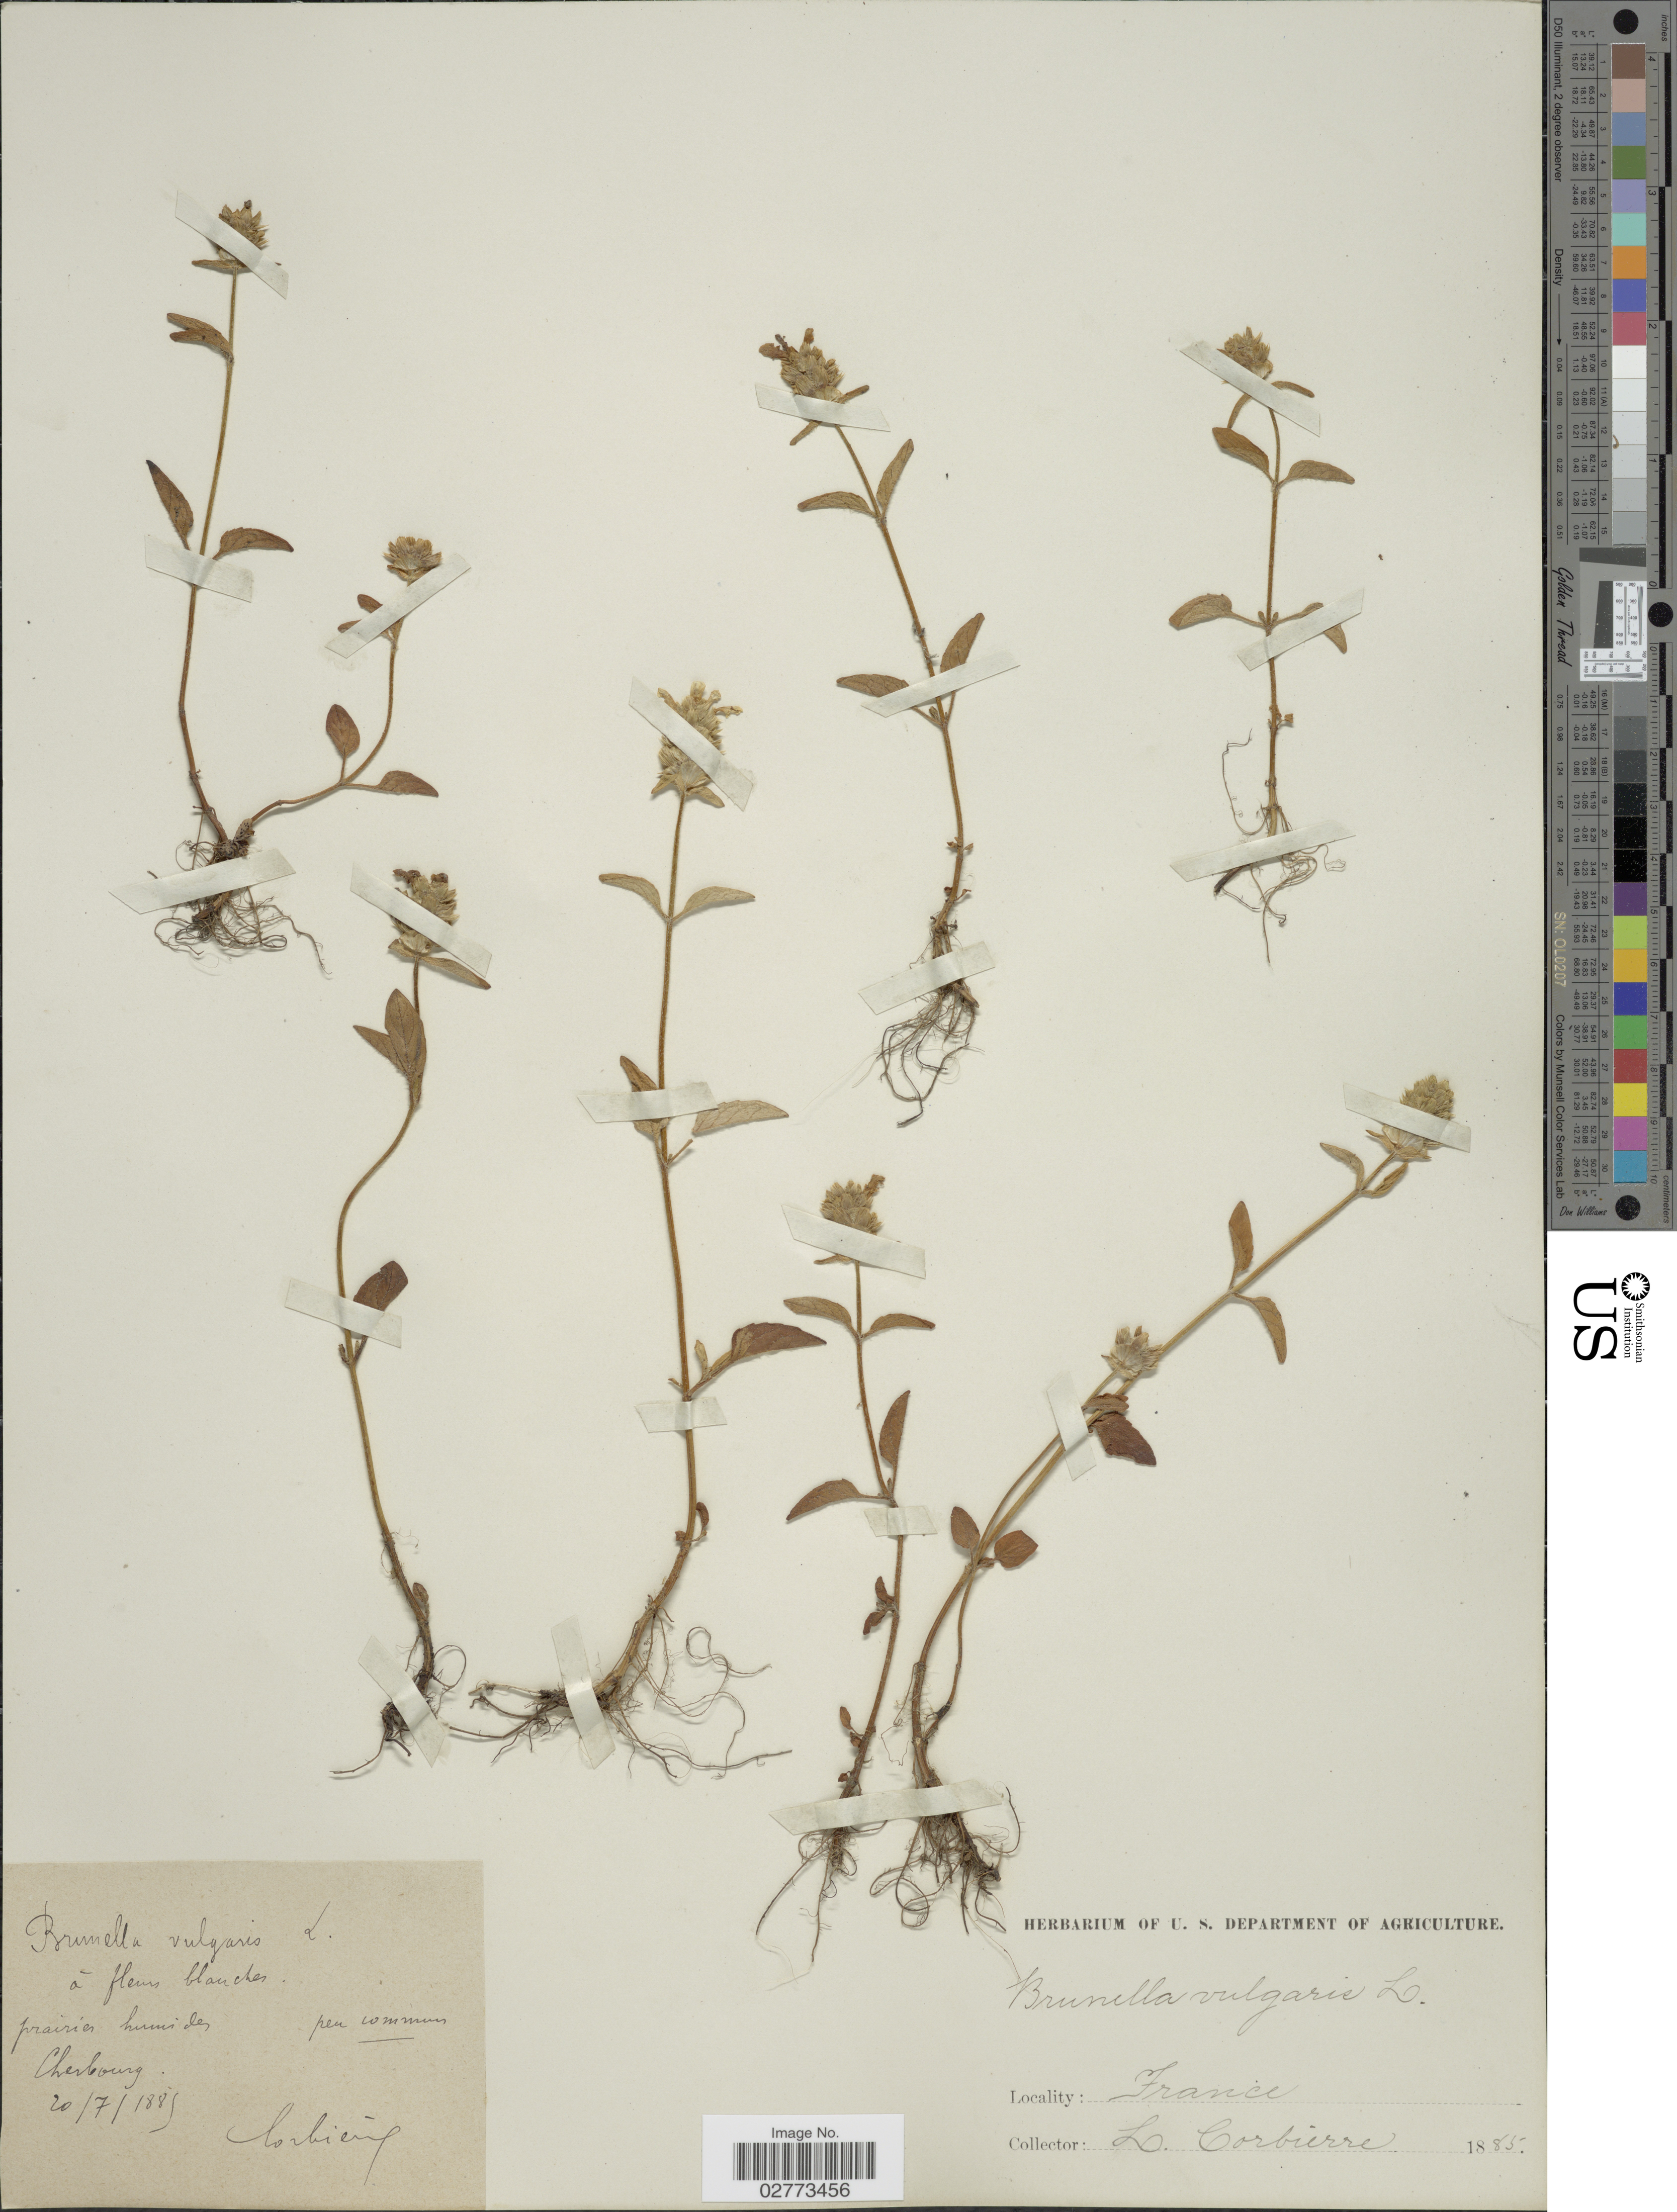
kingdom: Plantae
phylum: Tracheophyta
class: Magnoliopsida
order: Lamiales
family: Lamiaceae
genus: Prunella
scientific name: Prunella vulgaris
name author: L.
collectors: L. Corbierre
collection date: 1885-07-20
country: France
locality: Cherbourg.